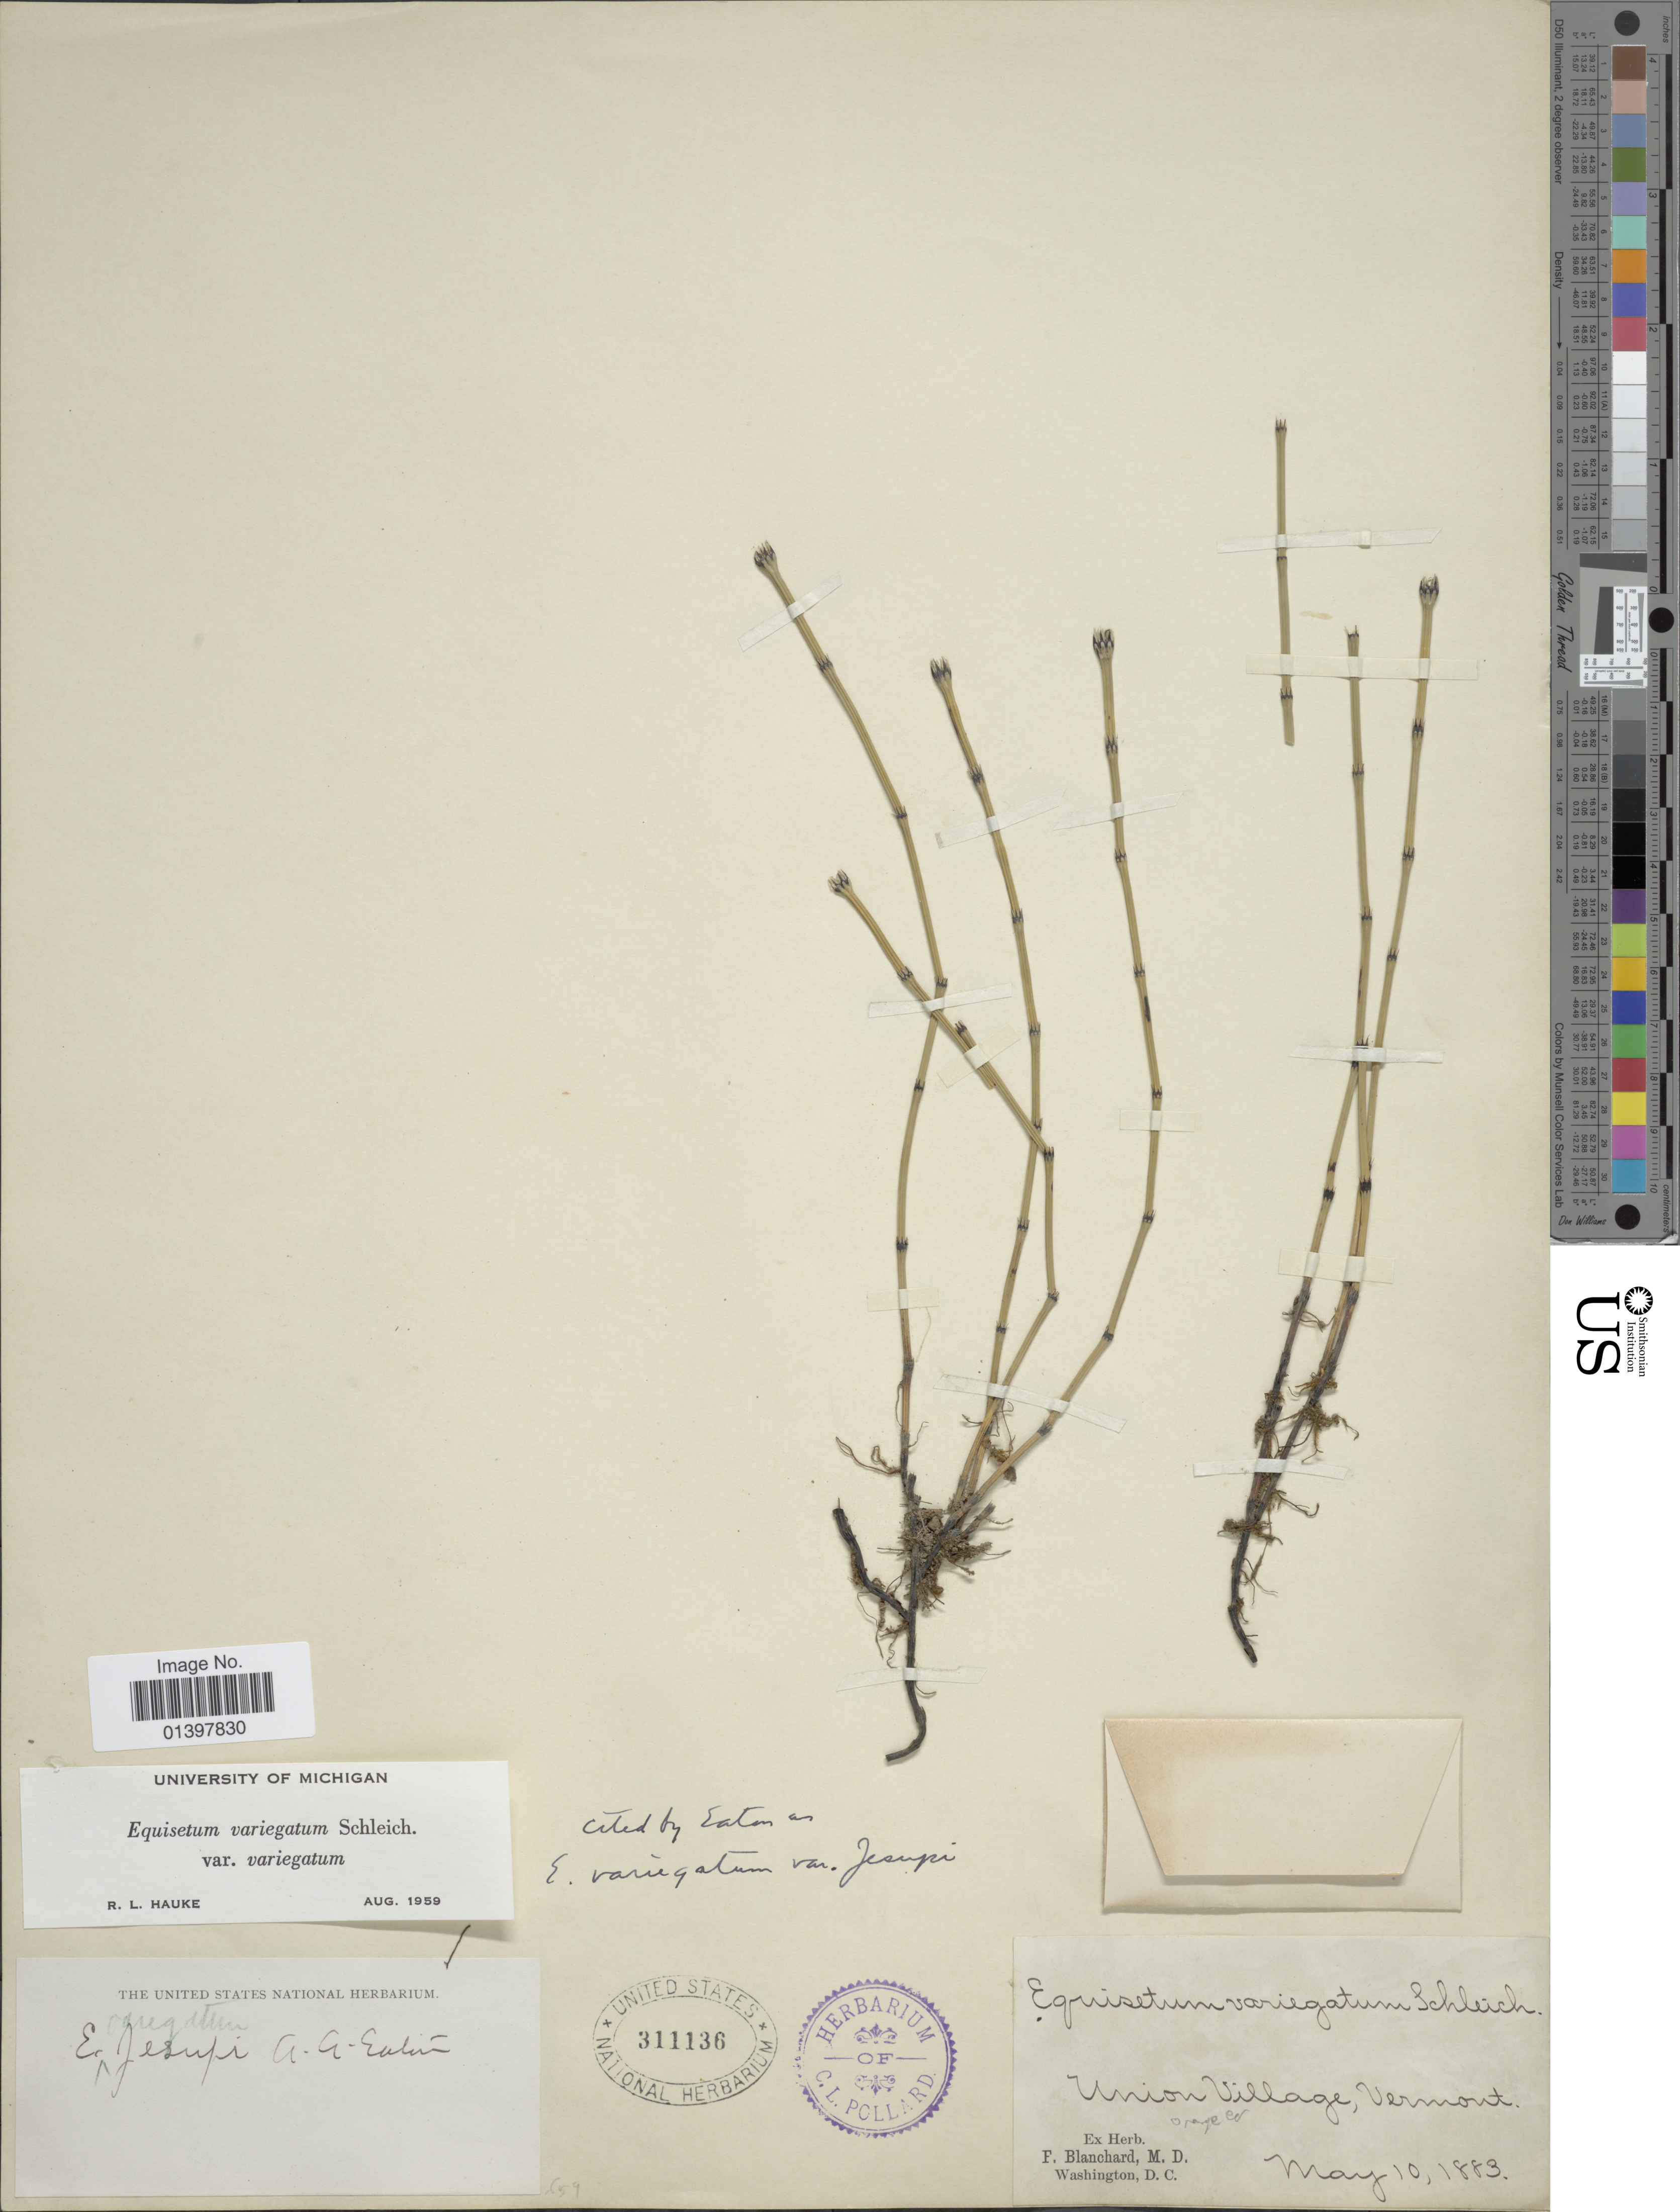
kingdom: Plantae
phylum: Tracheophyta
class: Polypodiopsida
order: Equisetales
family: Equisetaceae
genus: Equisetum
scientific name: Equisetum variegatum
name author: Schleich. ex F. Weber & D. Mohr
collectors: F. Blanchard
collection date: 1883-05-10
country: United States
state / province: Vermont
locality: Union Village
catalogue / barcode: US 311136